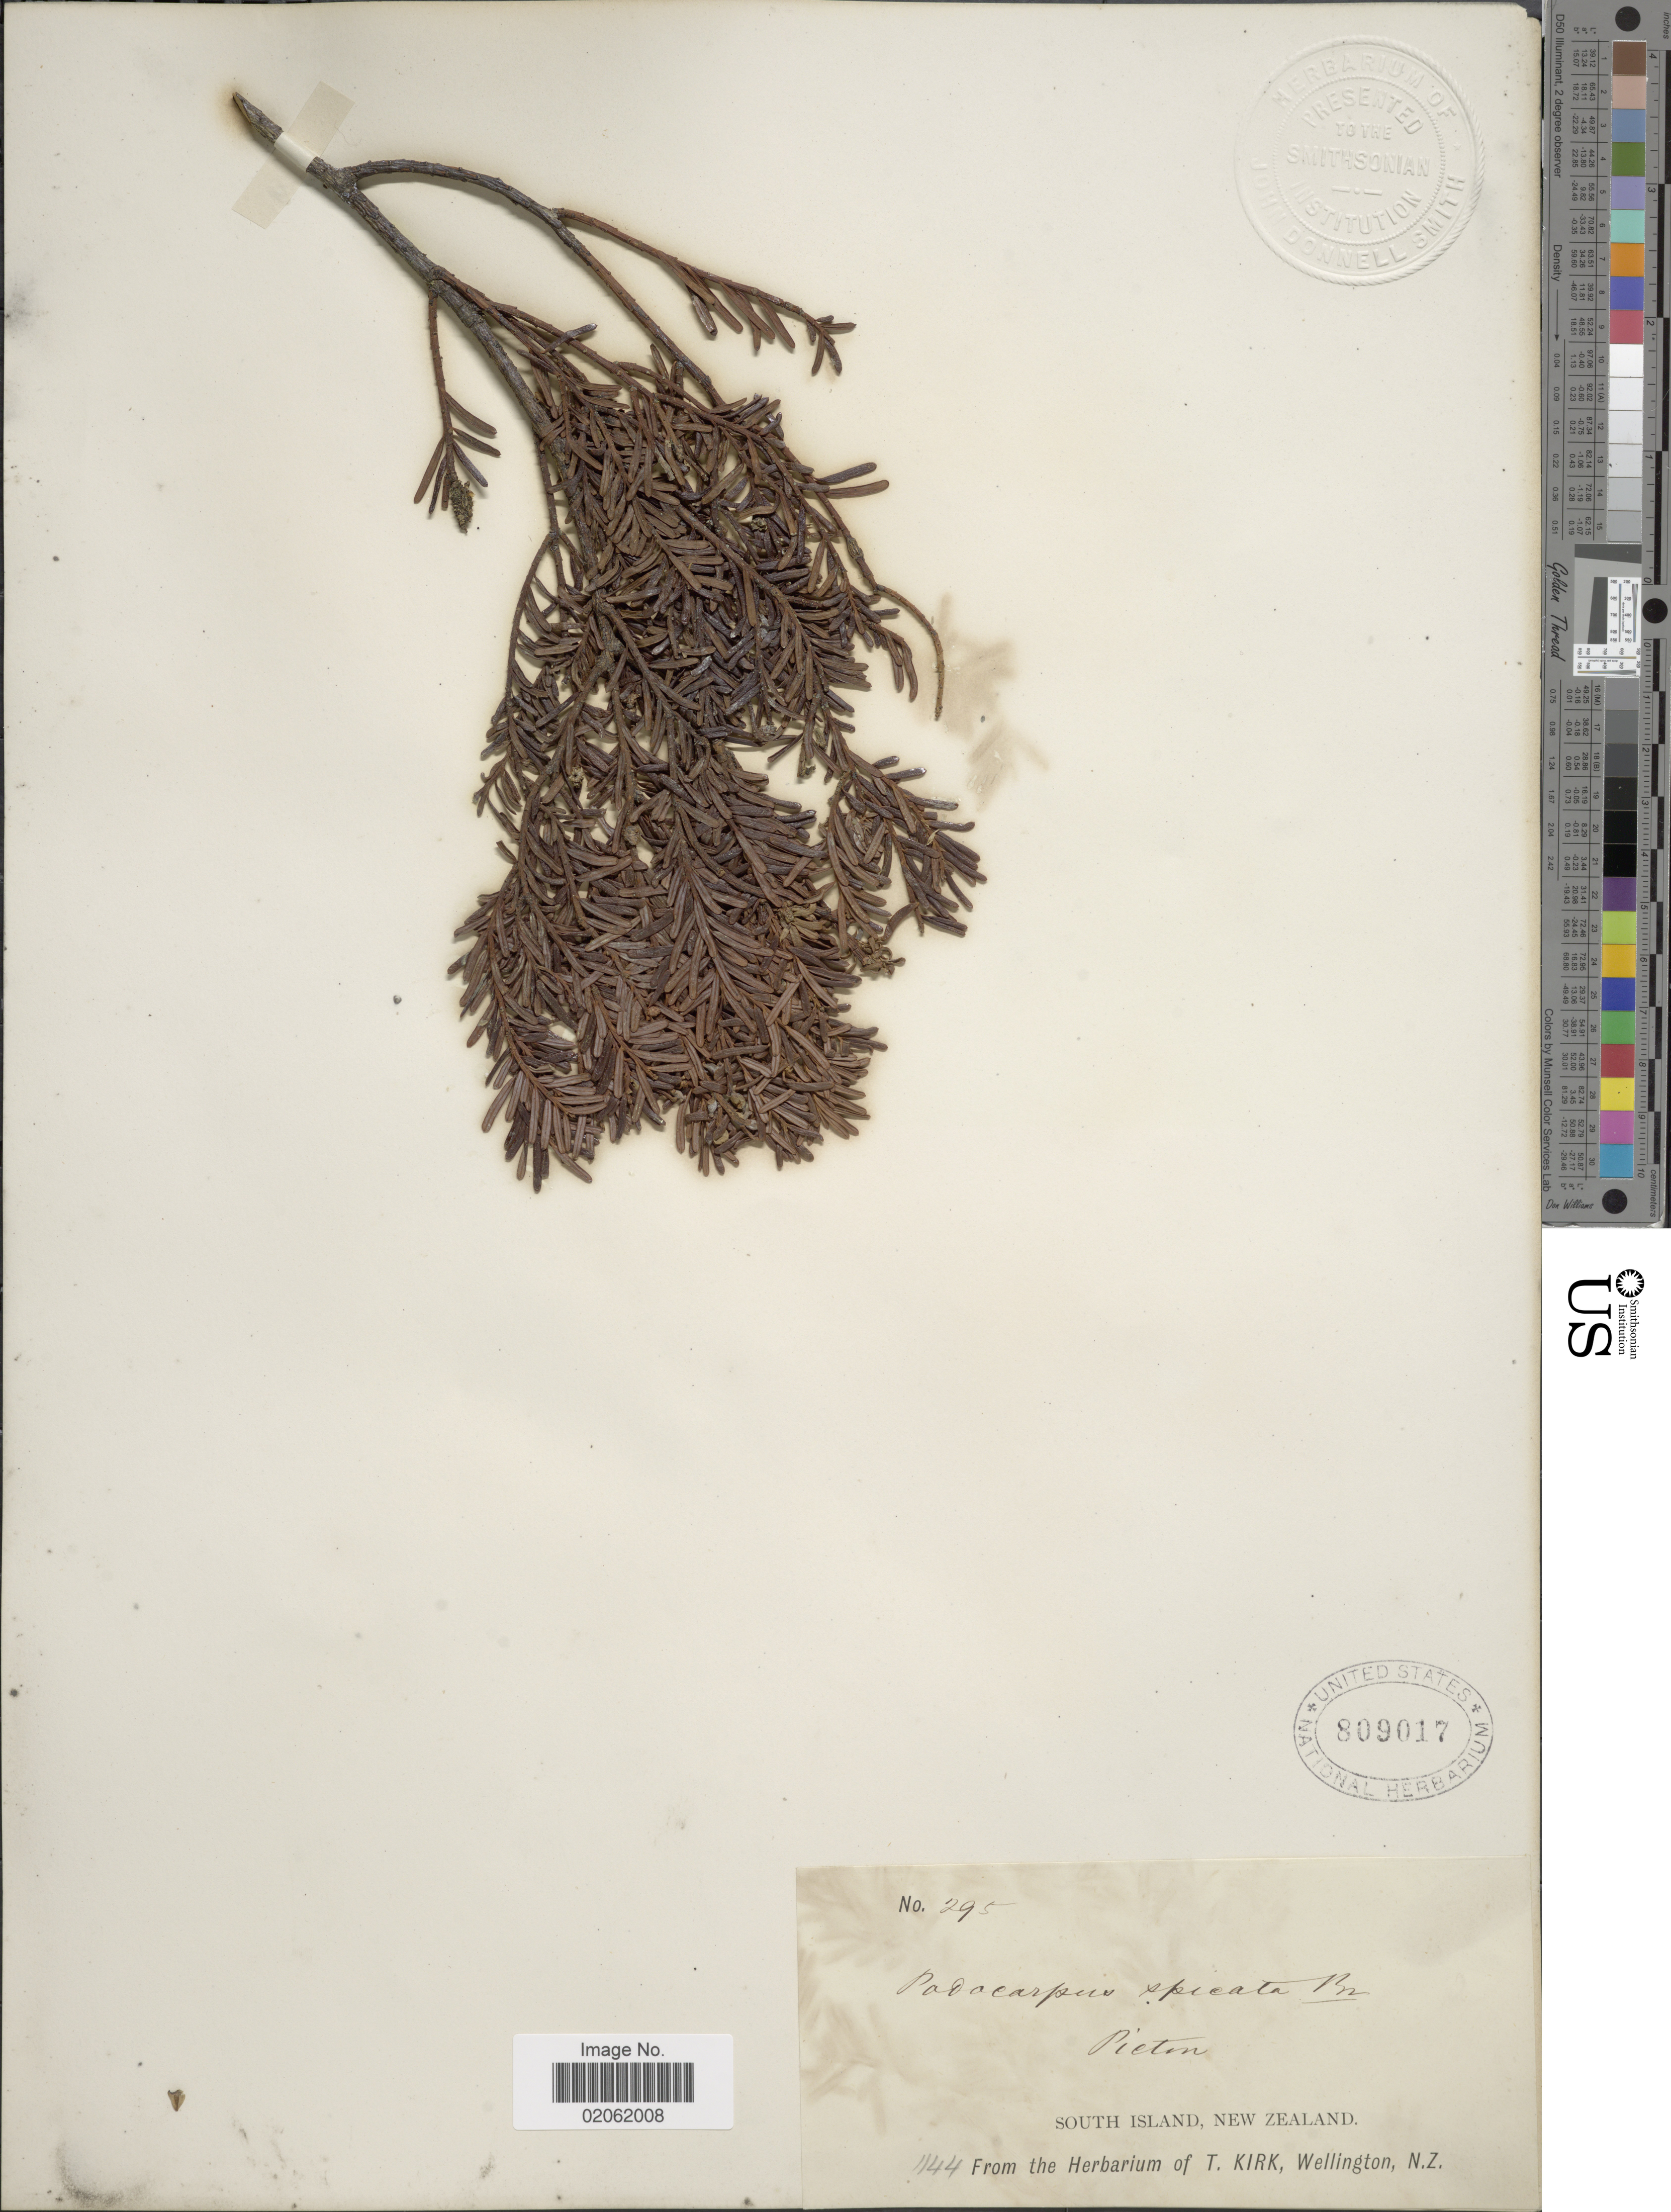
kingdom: Plantae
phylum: Tracheophyta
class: Pinopsida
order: Pinales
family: Podocarpaceae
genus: Podocarpus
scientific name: Podocarpus spicatus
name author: R. Br.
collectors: ex herb. T. Kirk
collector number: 295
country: New Zealand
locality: South Island, New Zealand. Pieten,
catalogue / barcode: US 809017